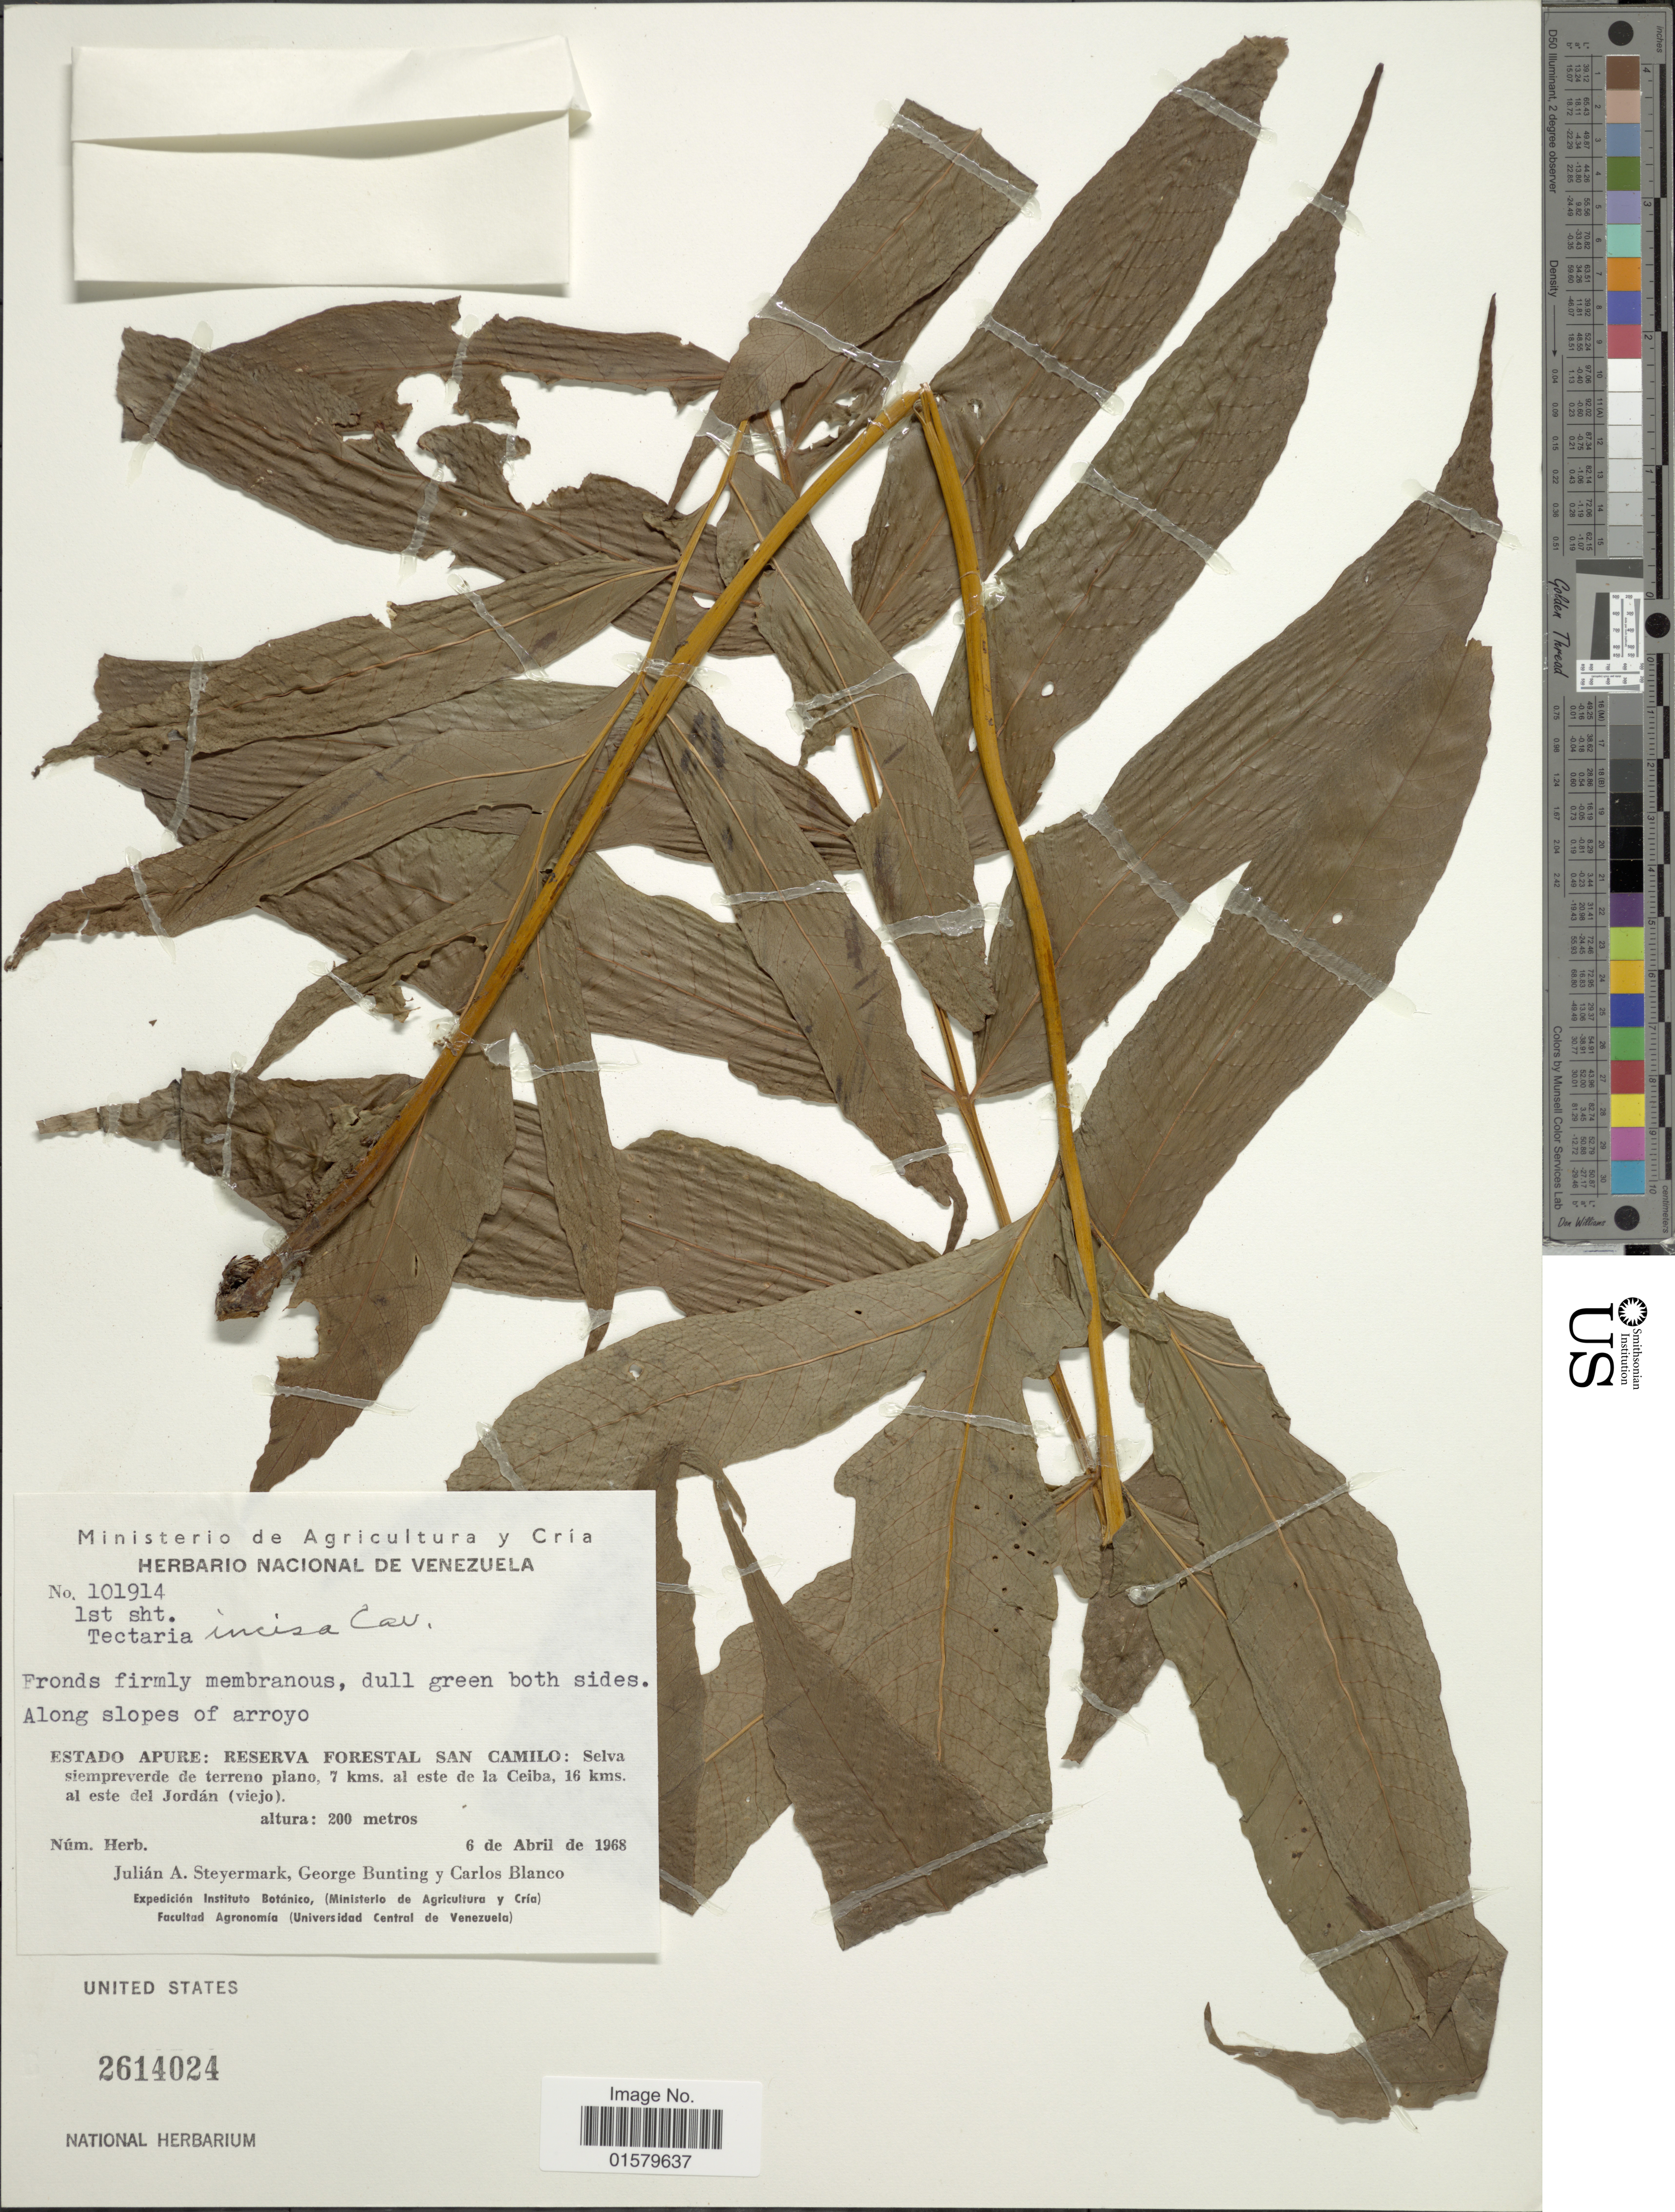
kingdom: Plantae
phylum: Tracheophyta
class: Polypodiopsida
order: Polypodiales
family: Tectariaceae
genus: Tectaria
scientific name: Tectaria incisa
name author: Cav.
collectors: J. Steyermark, G. S. Bunting & C. A. Blanco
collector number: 101914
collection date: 1968-04-06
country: Venezuela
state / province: Apure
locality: Reserva Forestal San Camilo: Selva siempreverde de terreno planp, 7 kms. al este de la Ceiba, 16 kms. al este del Jordan (viejo)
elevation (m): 200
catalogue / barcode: US 2614024